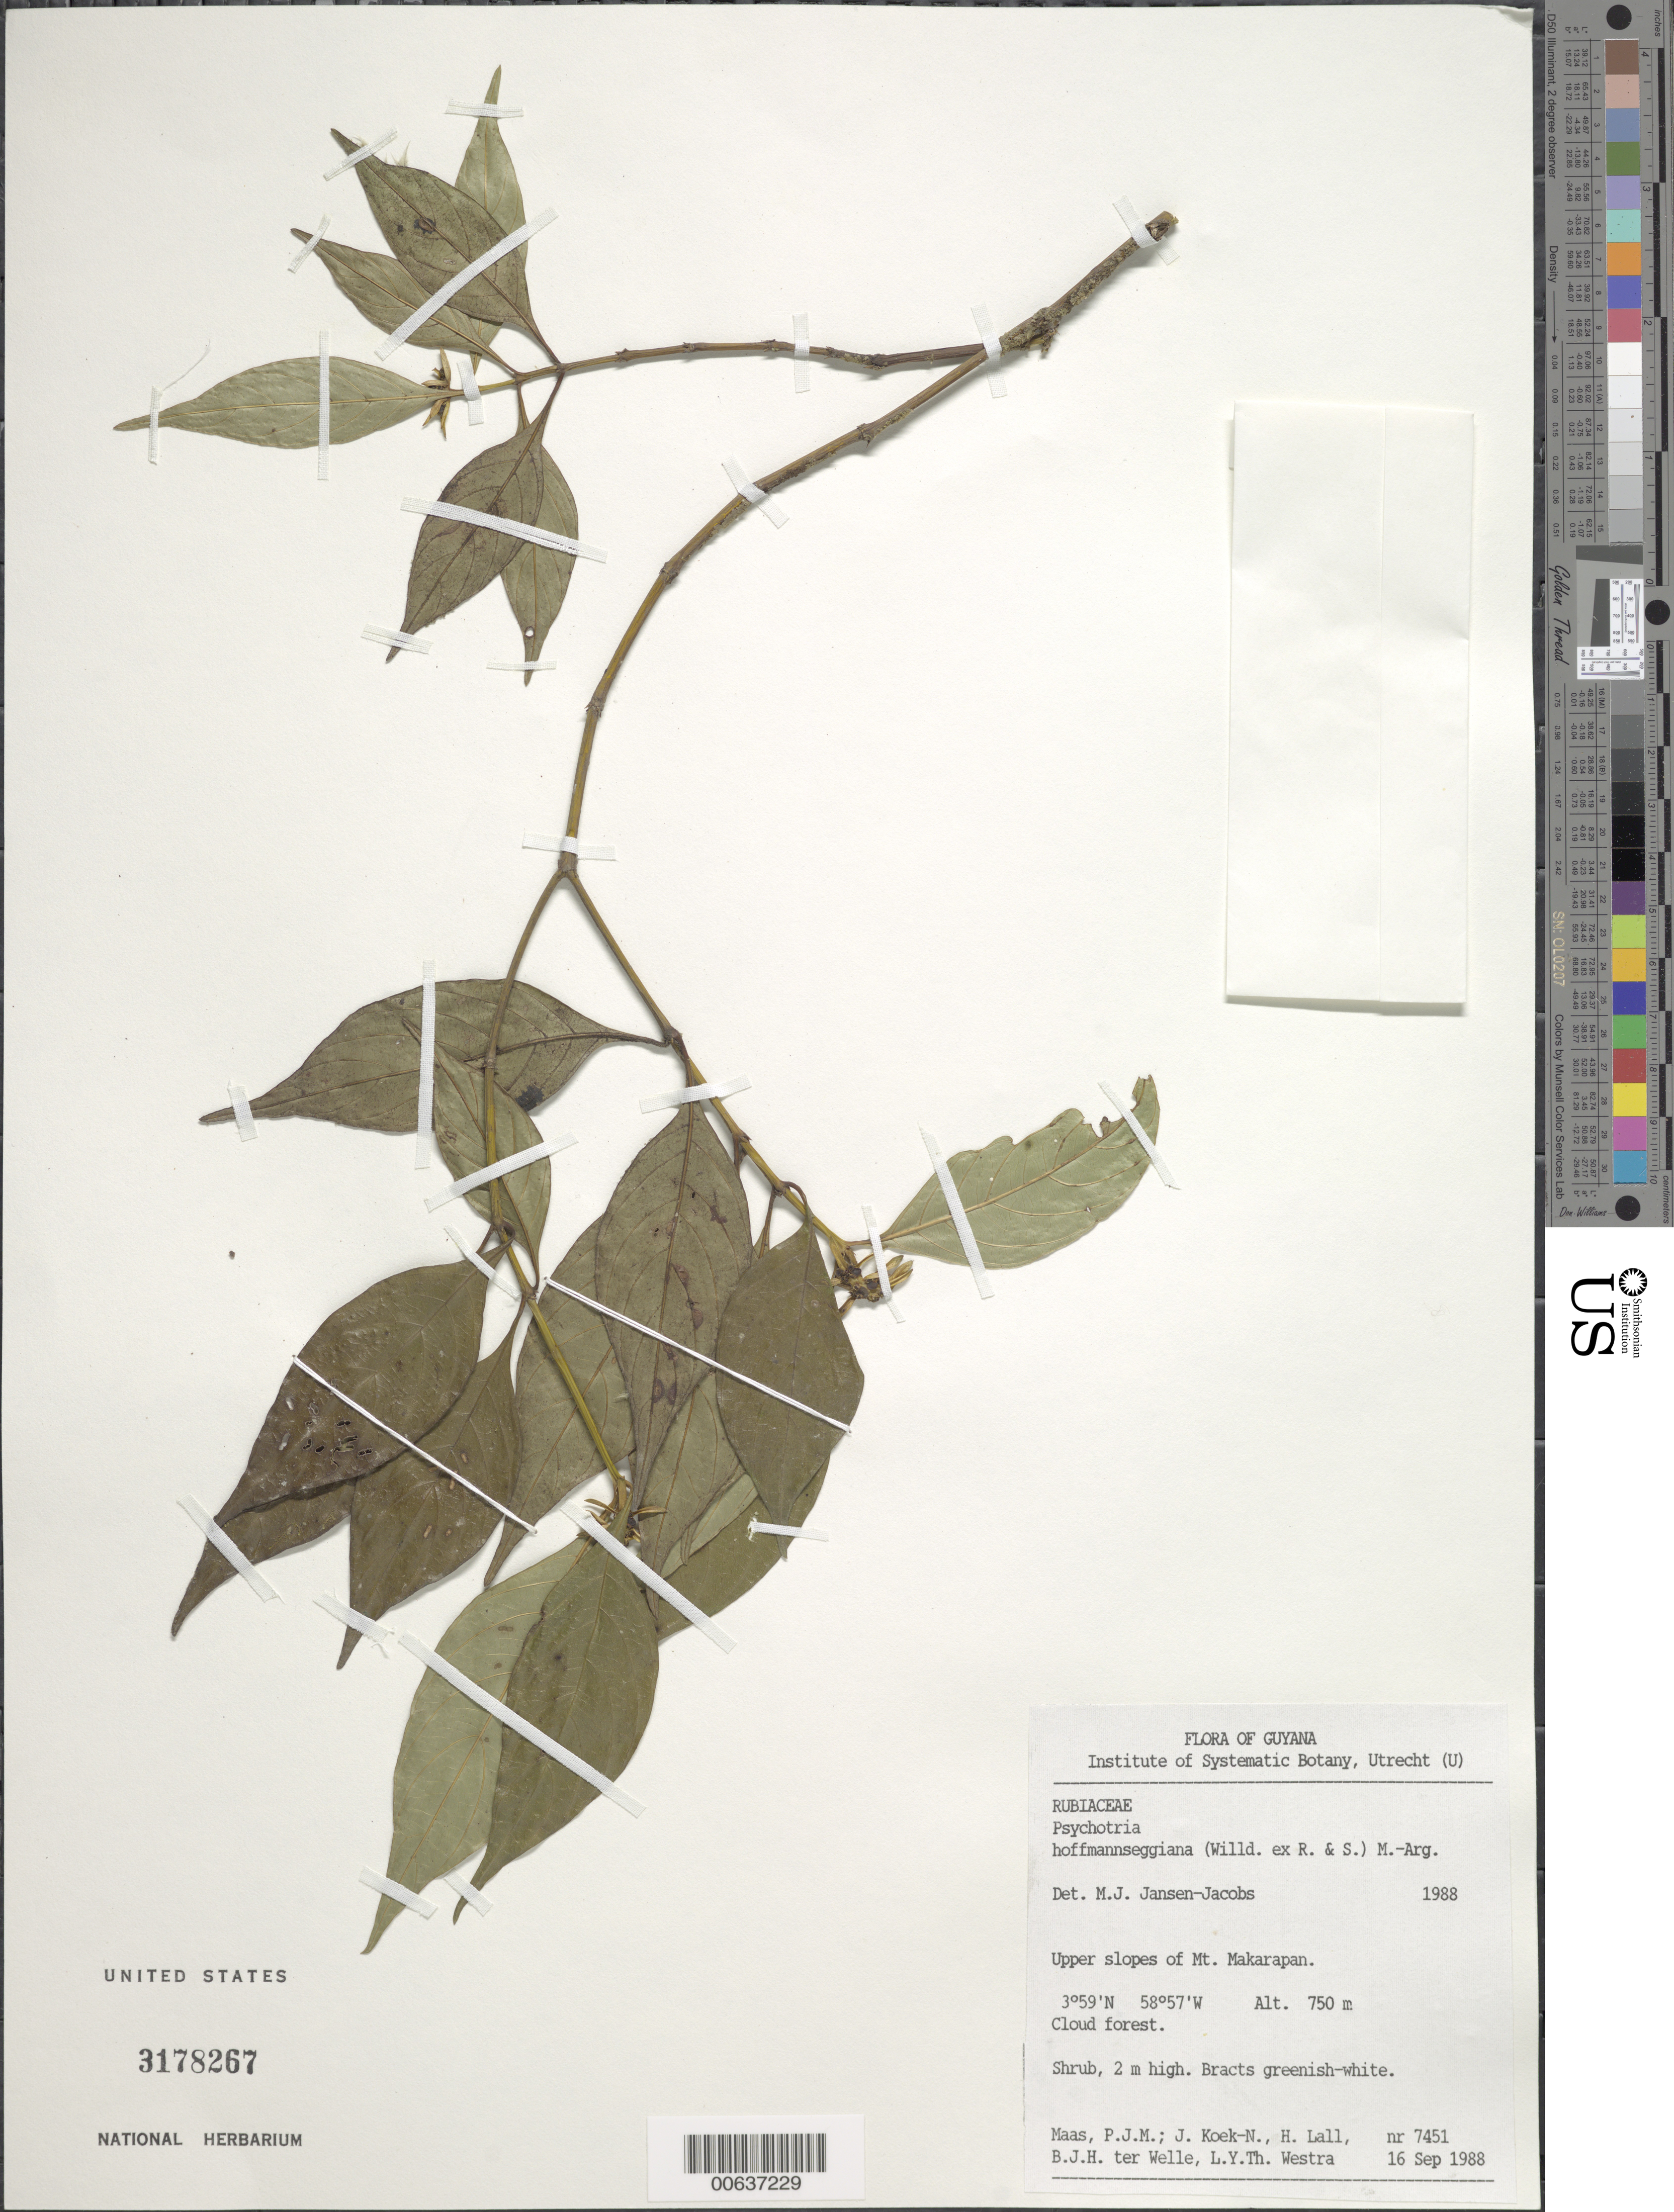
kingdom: Plantae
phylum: Tracheophyta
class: Magnoliopsida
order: Gentianales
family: Rubiaceae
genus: Palicourea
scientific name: Palicourea hoffmannseggiana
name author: (Roem. & Schult.) Borhidi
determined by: Kirkbride, J. H., Jr.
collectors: P. Maas, J. Koek-Noorman, H. Lall, B. Welle & L. Y. T. Westra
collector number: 7451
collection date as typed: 16-Sep-88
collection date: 1988-09-16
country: Guyana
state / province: U. Takutu-U. Essequibo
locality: Mt. Makarapan, upper slopes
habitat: Cloud forest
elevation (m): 750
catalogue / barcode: US 3178267